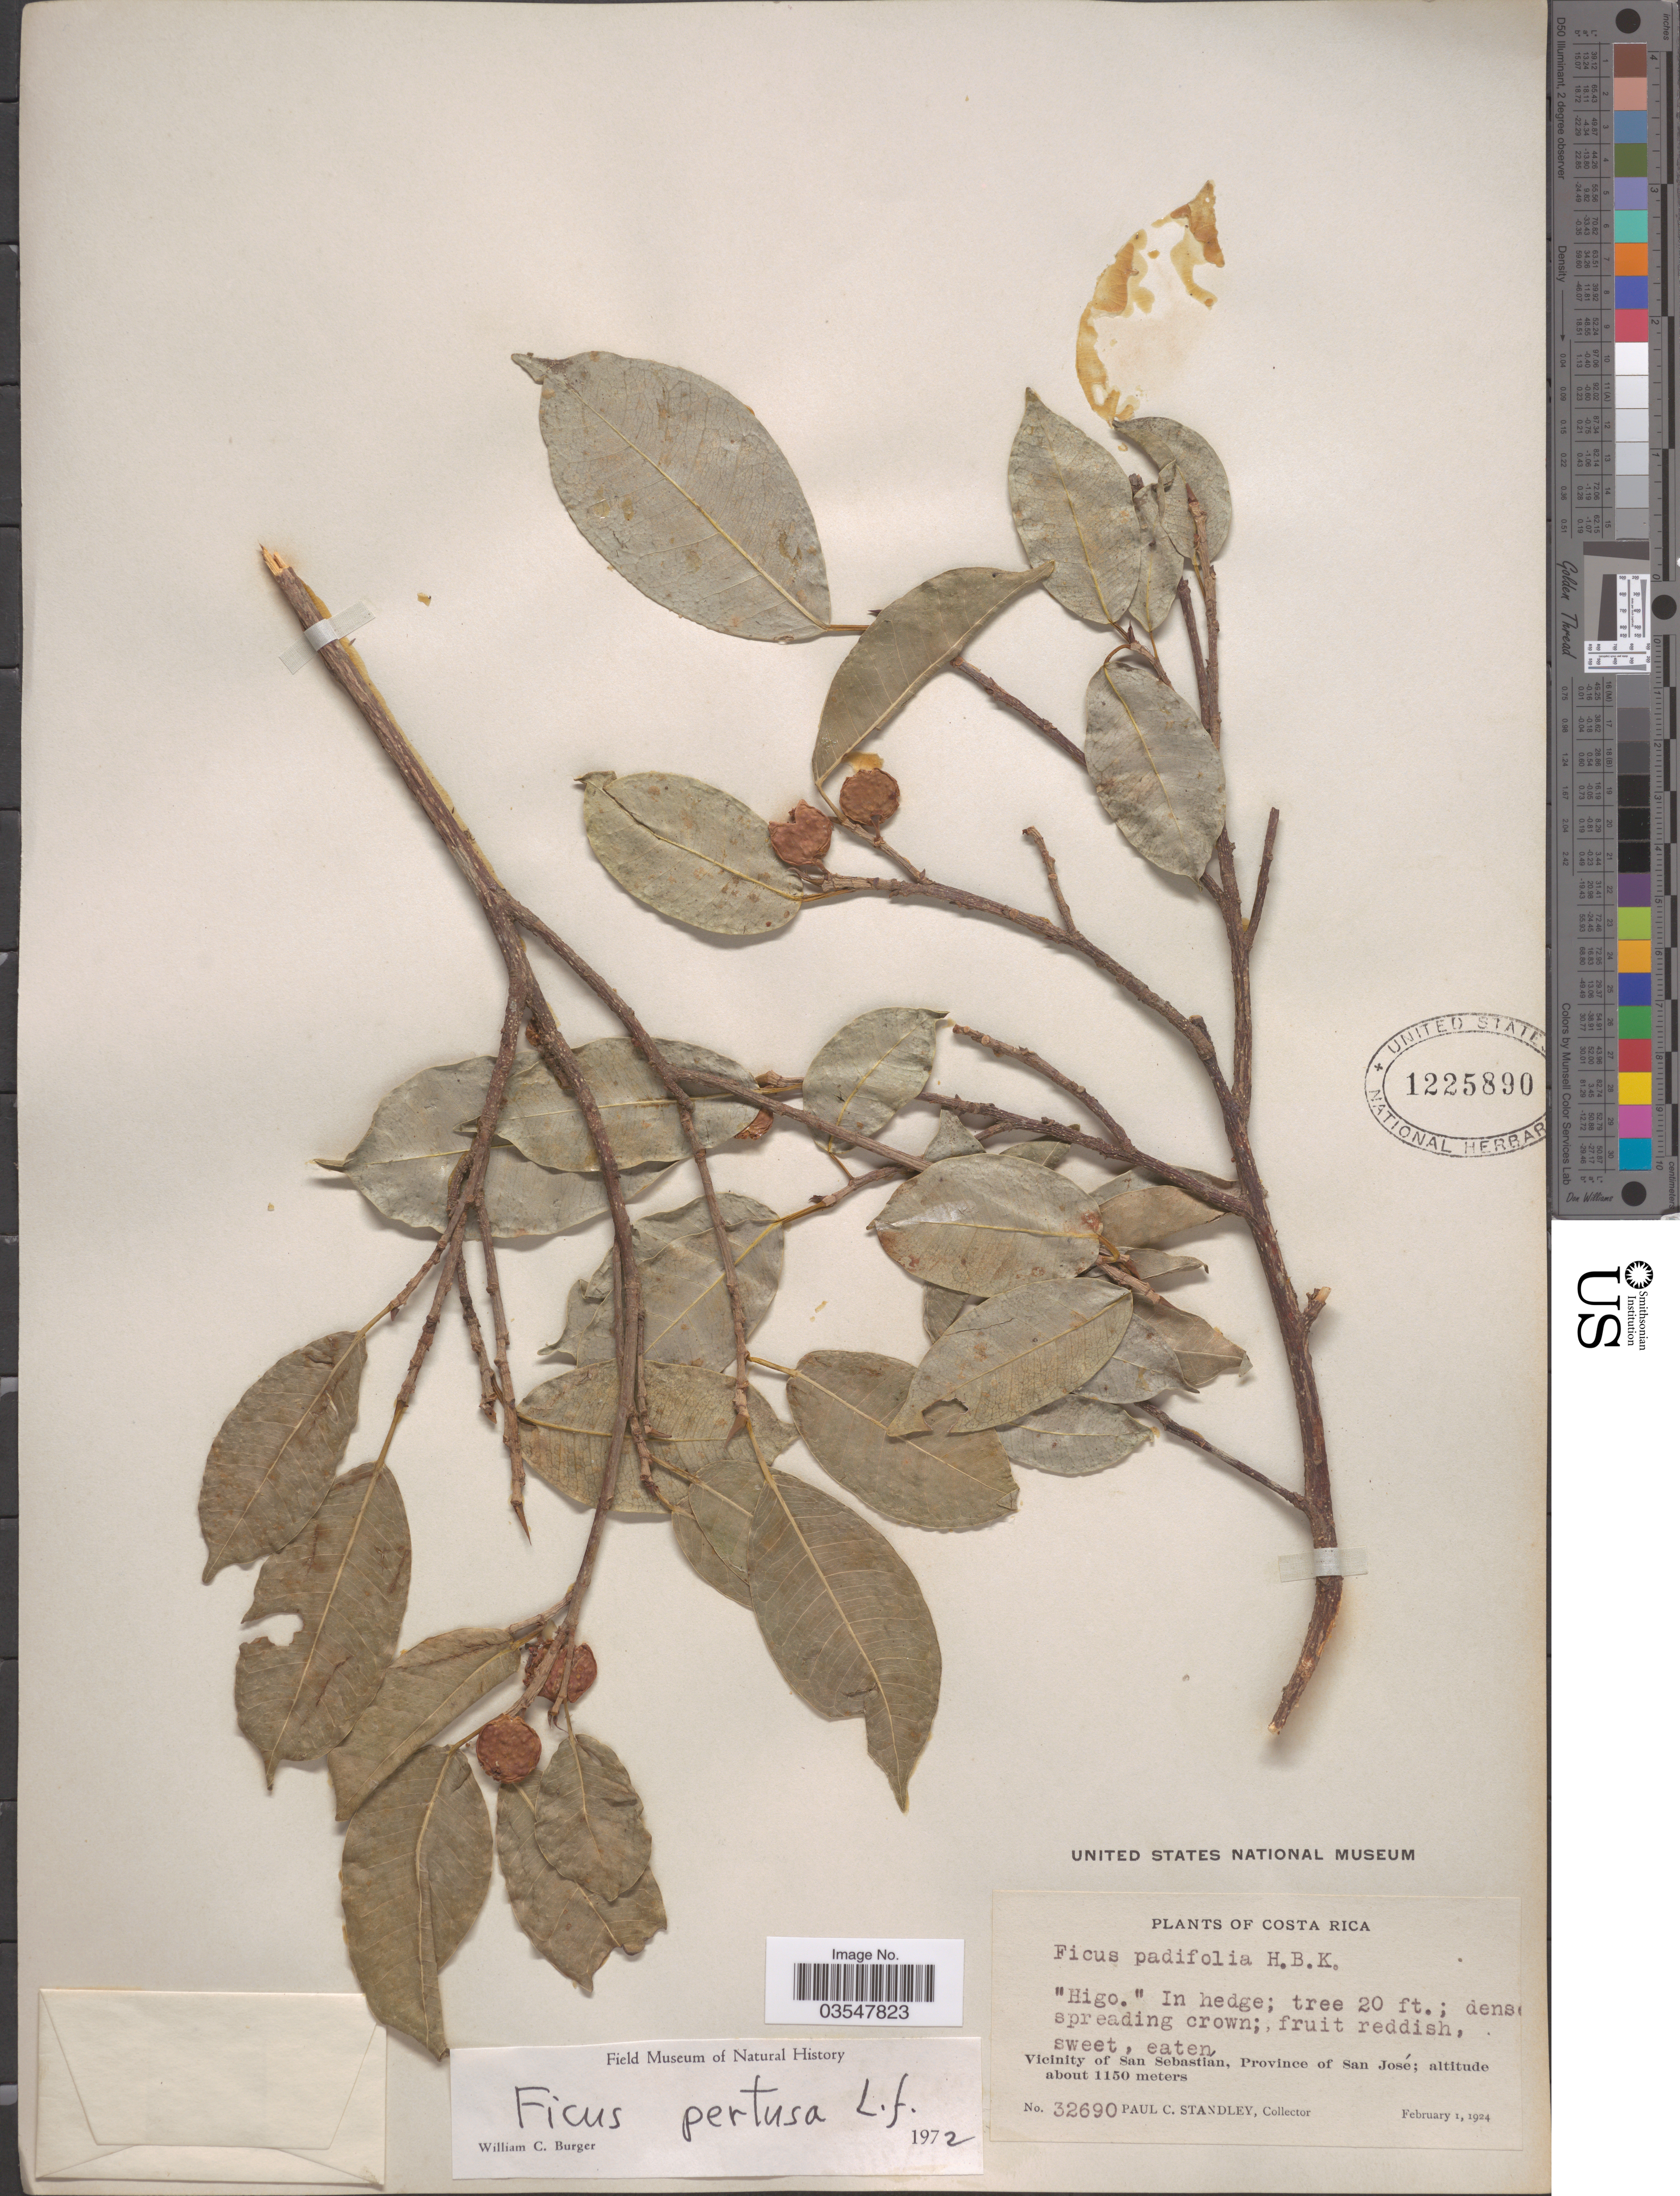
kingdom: Plantae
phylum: Tracheophyta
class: Magnoliopsida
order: Rosales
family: Moraceae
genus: Ficus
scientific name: Ficus pertusa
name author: L. f.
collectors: P. C. Standley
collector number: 32690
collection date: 1924-02-01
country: Costa Rica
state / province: San José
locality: Vicinity of San Sebastian.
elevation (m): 1150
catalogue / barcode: US 1225890